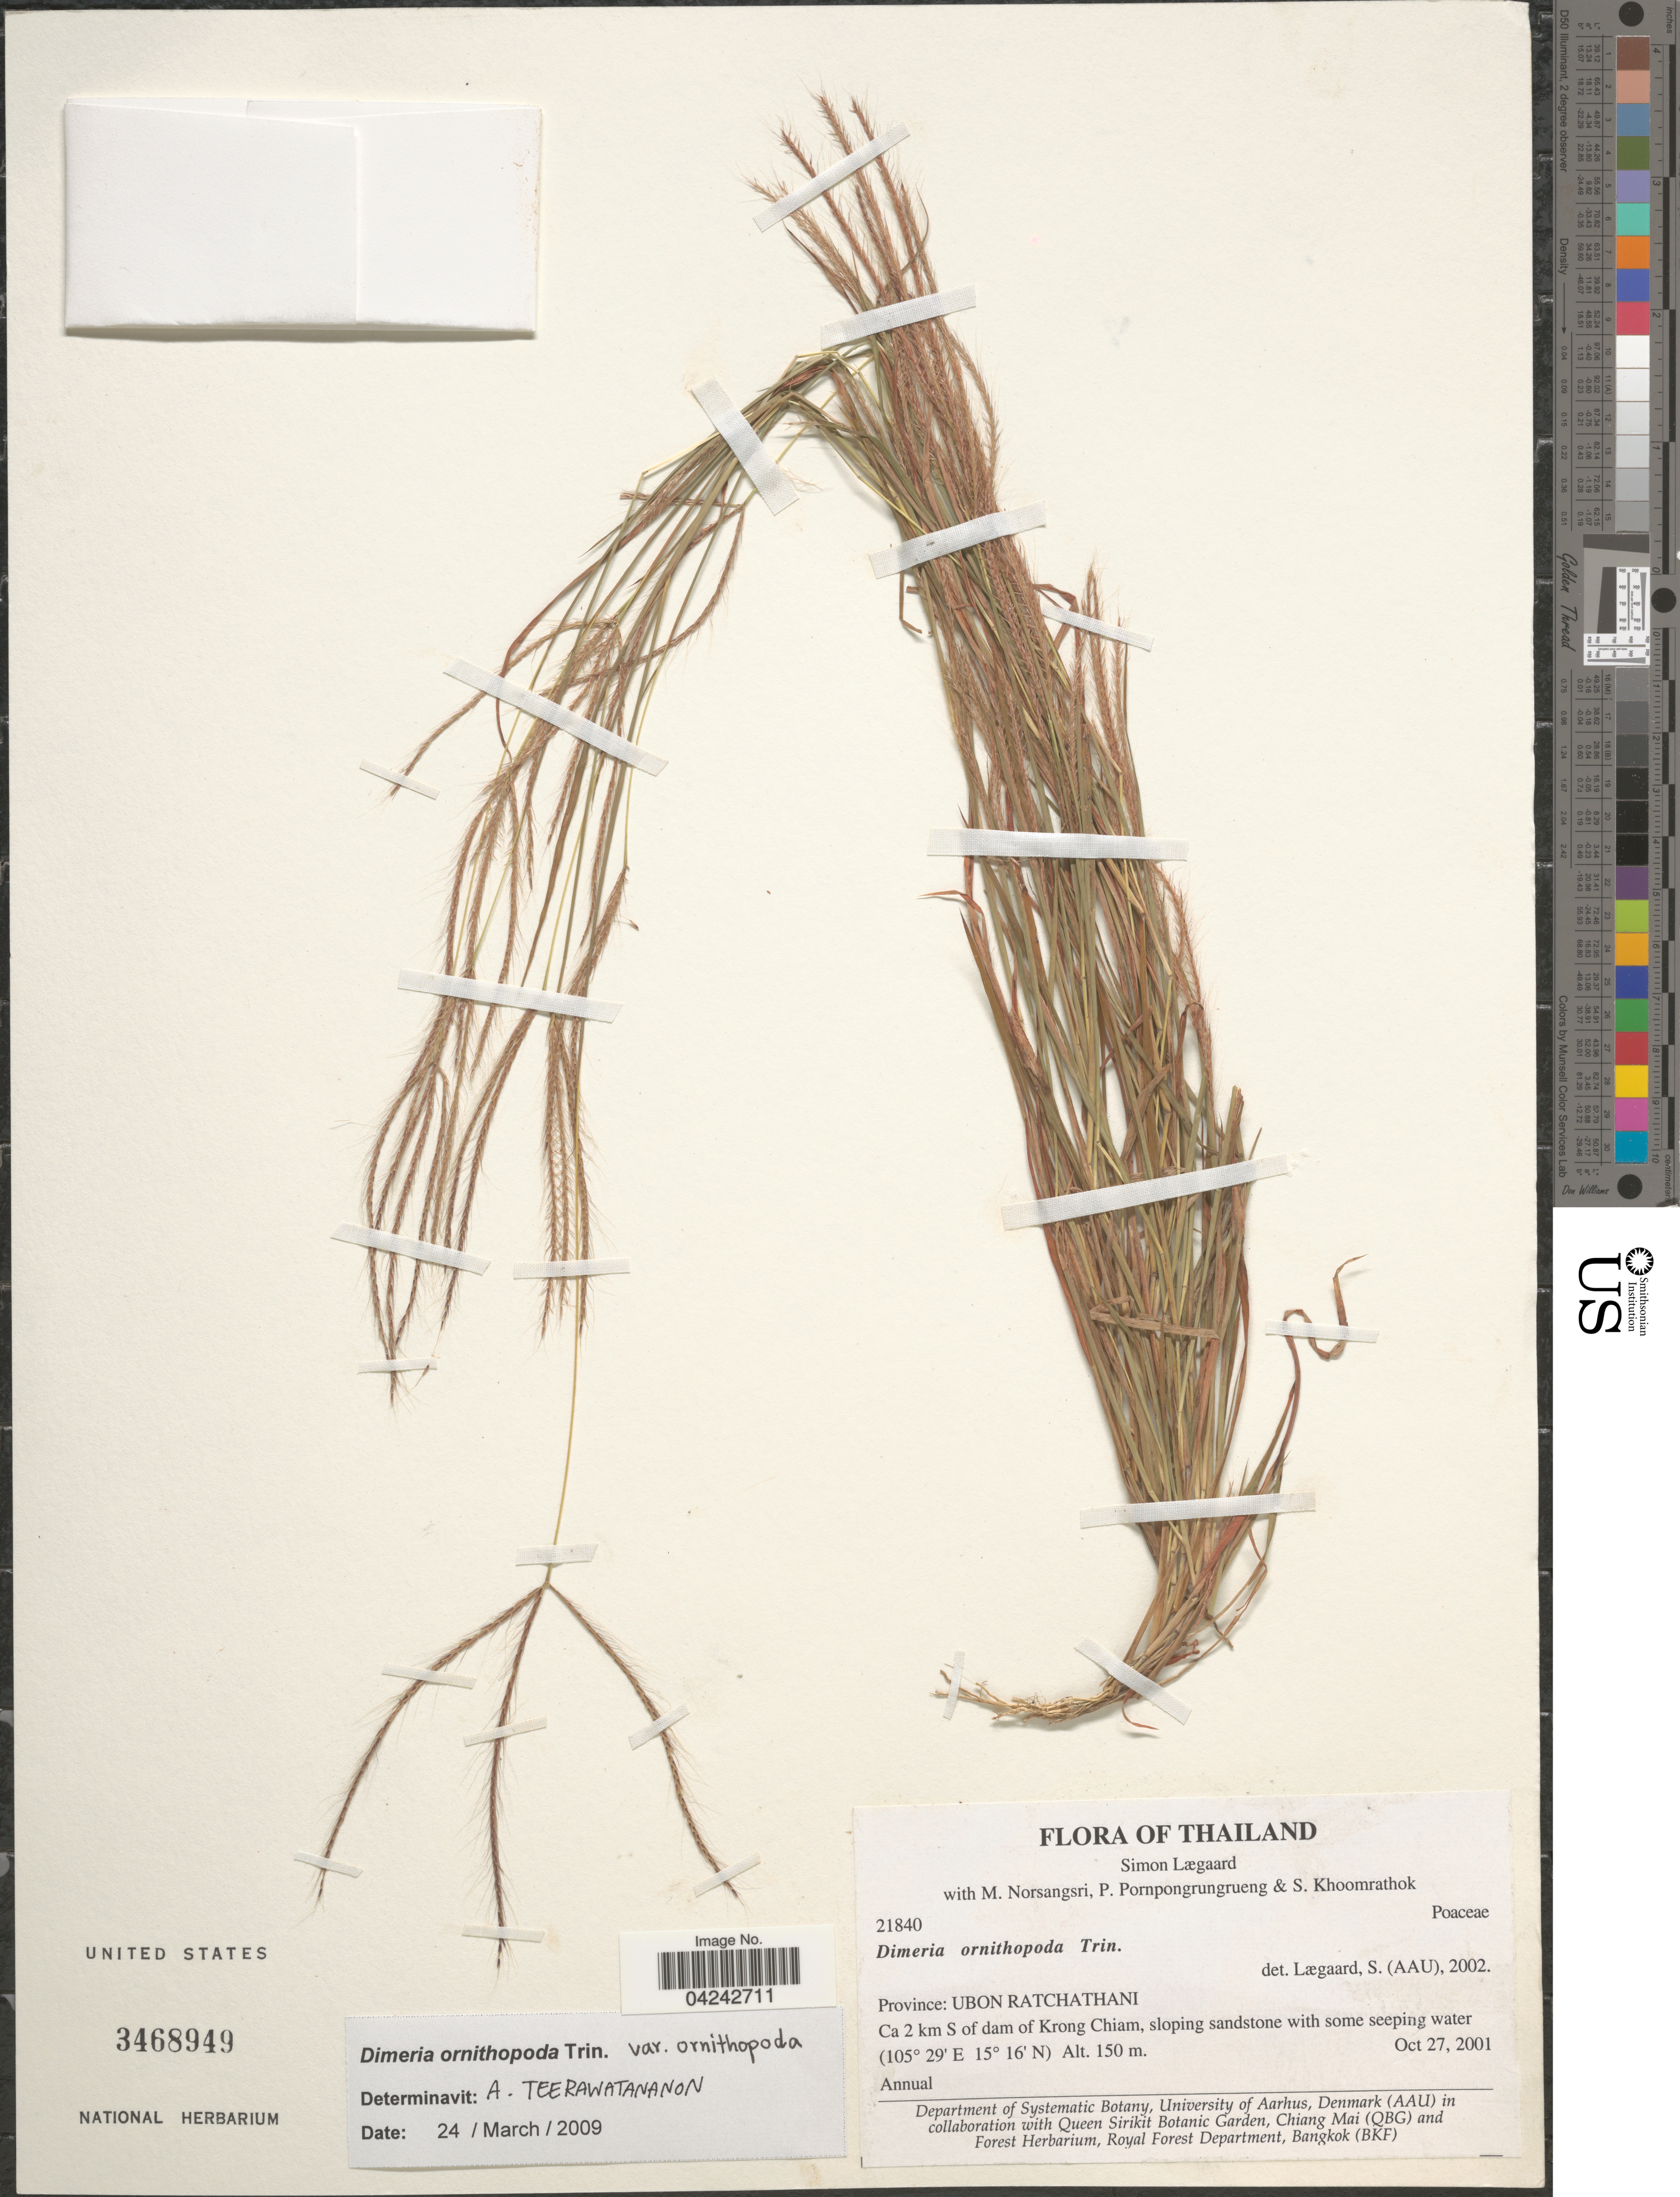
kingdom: Plantae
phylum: Tracheophyta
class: Liliopsida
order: Poales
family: Poaceae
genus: Dimeria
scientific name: Dimeria ornithopoda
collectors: S. Lægaard, M. Norsangsri, P. Pornpongrungrueng & S. Khoomrathok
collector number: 21840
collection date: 2001-10-27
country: Thailand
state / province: Ubon Ratchathani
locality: Ca 2 km S of dam of Krong Chiam, sloping sandstone with some seeping water.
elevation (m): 150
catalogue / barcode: US 3468949